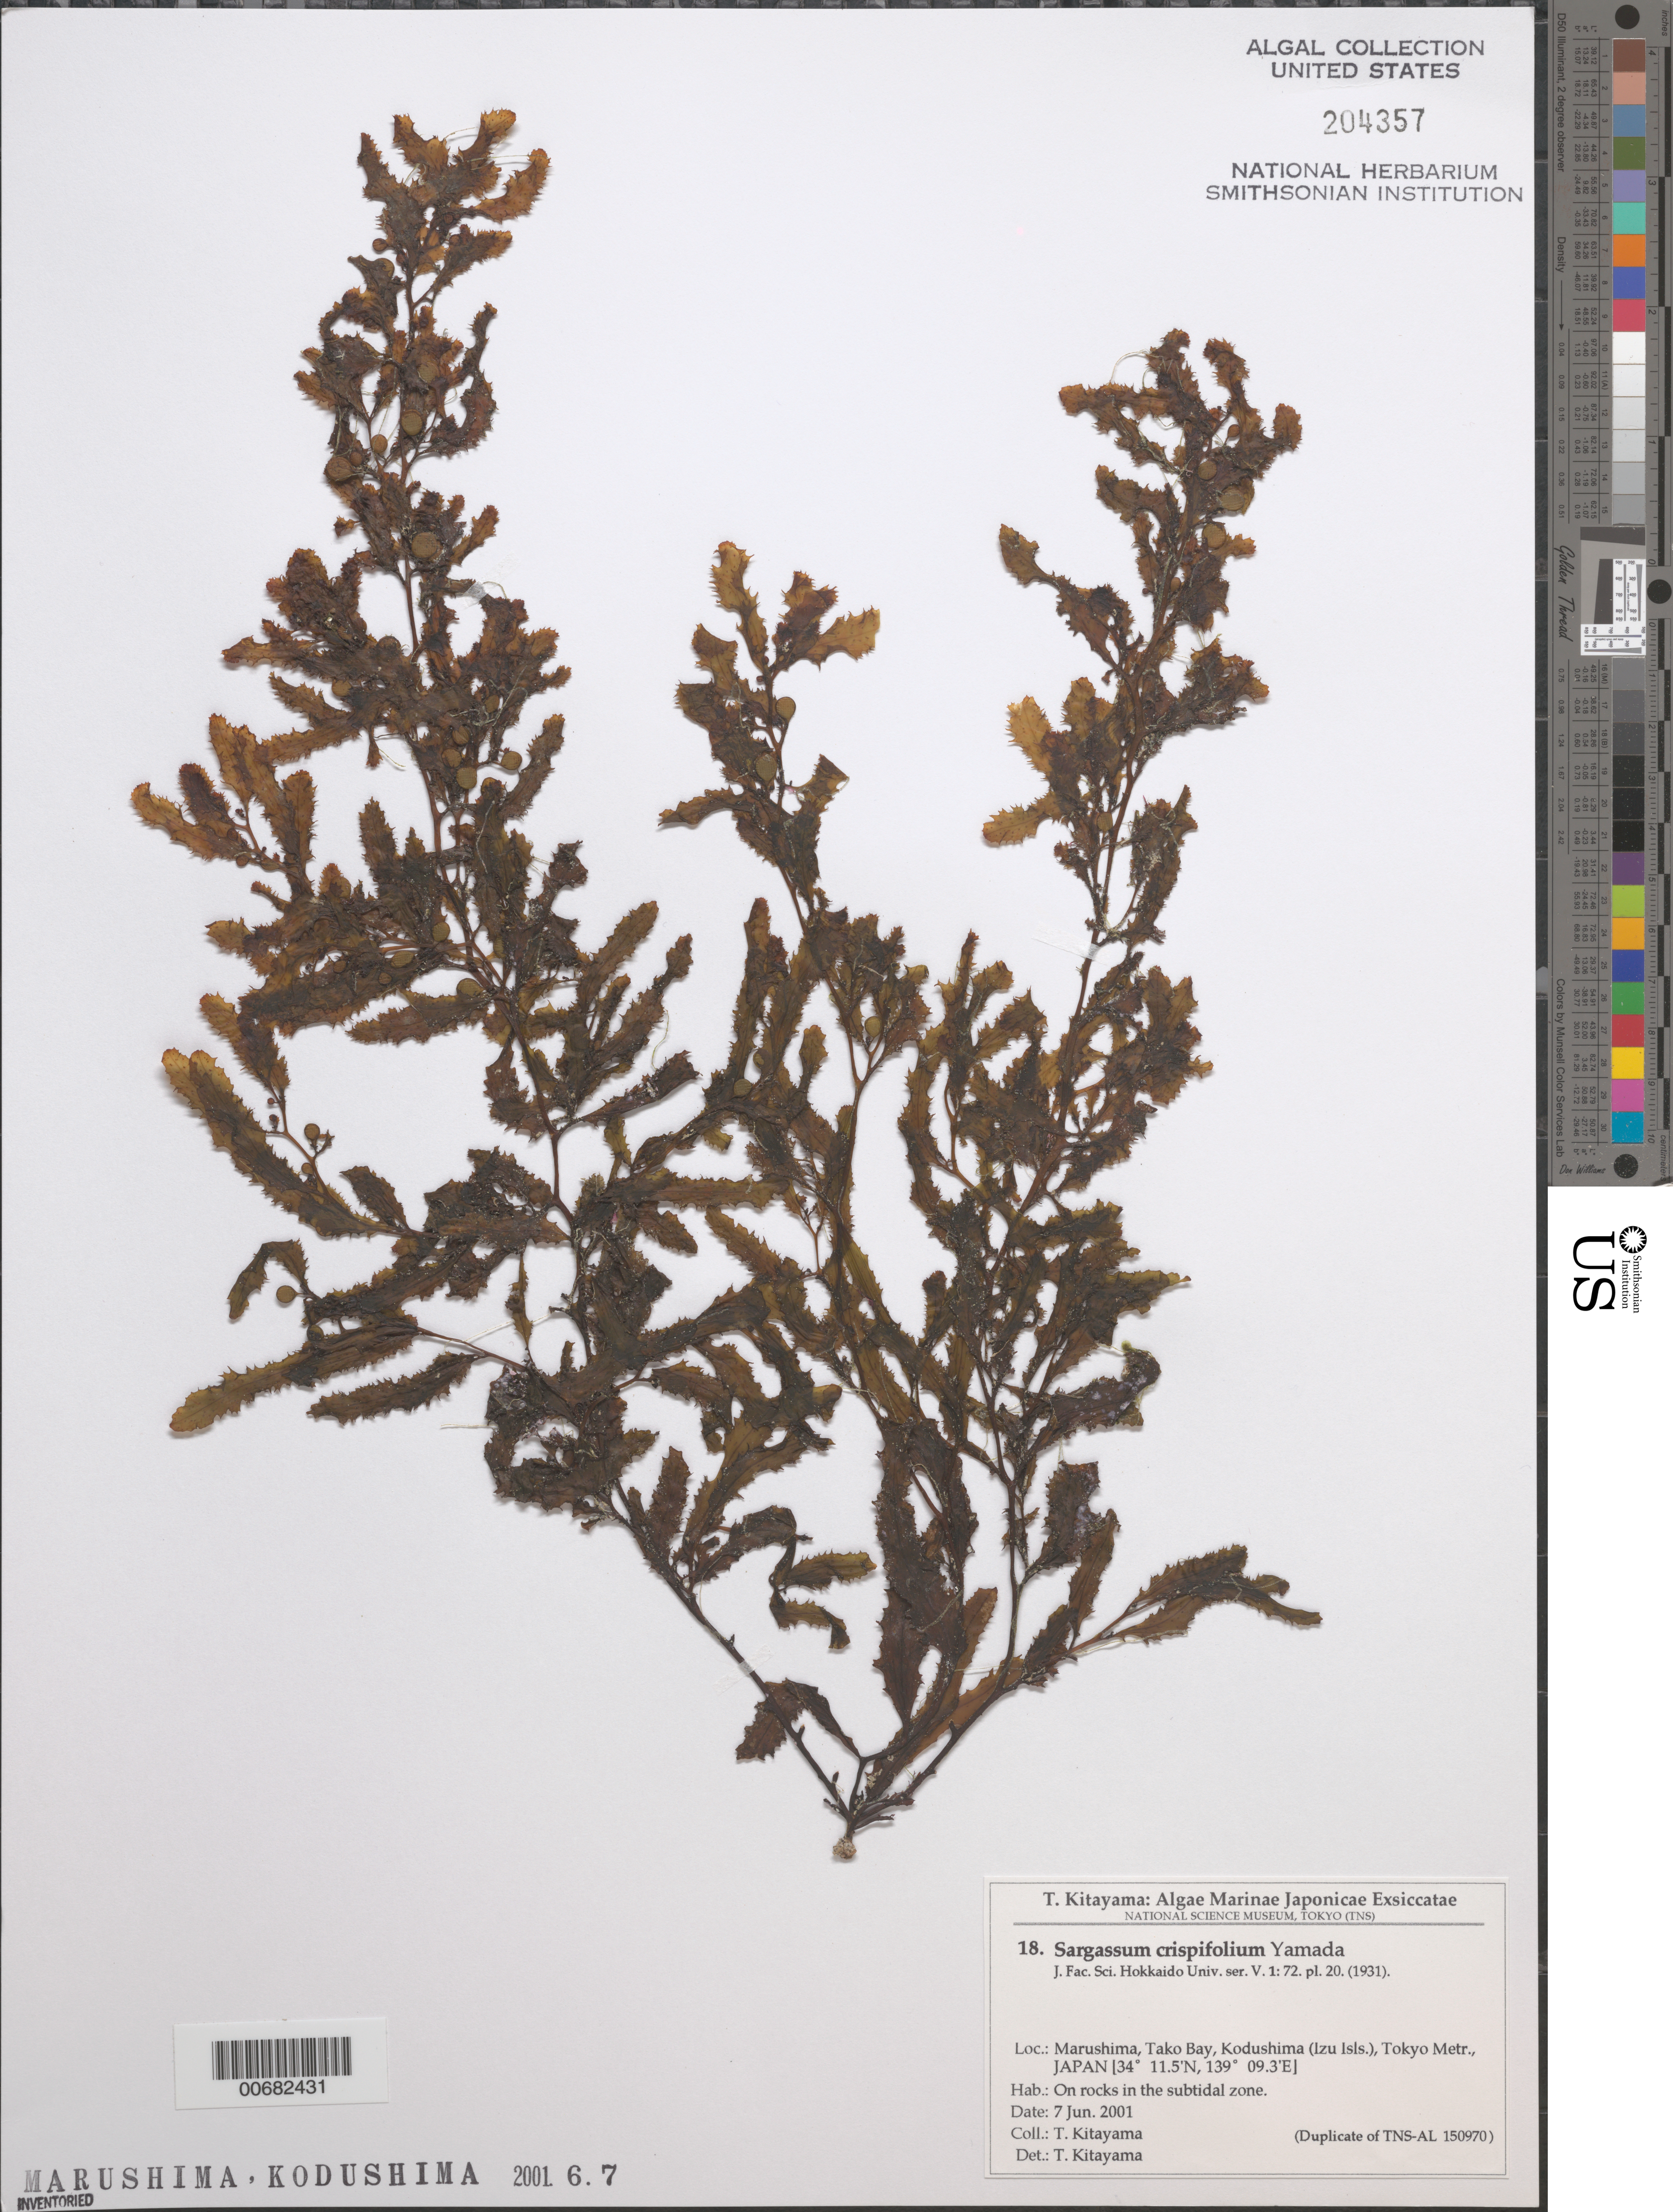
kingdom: Chromista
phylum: Ochrophyta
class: Phaeophyceae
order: Fucales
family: Sargassaceae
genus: Sargassum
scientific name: Sargassum crispifolium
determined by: Kitayama, T.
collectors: T. Kitayama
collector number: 18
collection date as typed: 07 Jun 2001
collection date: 2001-06-07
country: Japan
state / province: Tokyo, Federal City of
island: Kodushima (Kodujima)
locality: Marushima, Tako Bay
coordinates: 34 11.5' N, 139 09.3' E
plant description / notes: Kitayama, T., Algae Marinae Japonicae Exsiccatae, Fasc. I (Nos. 1-25)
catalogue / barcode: US 204357